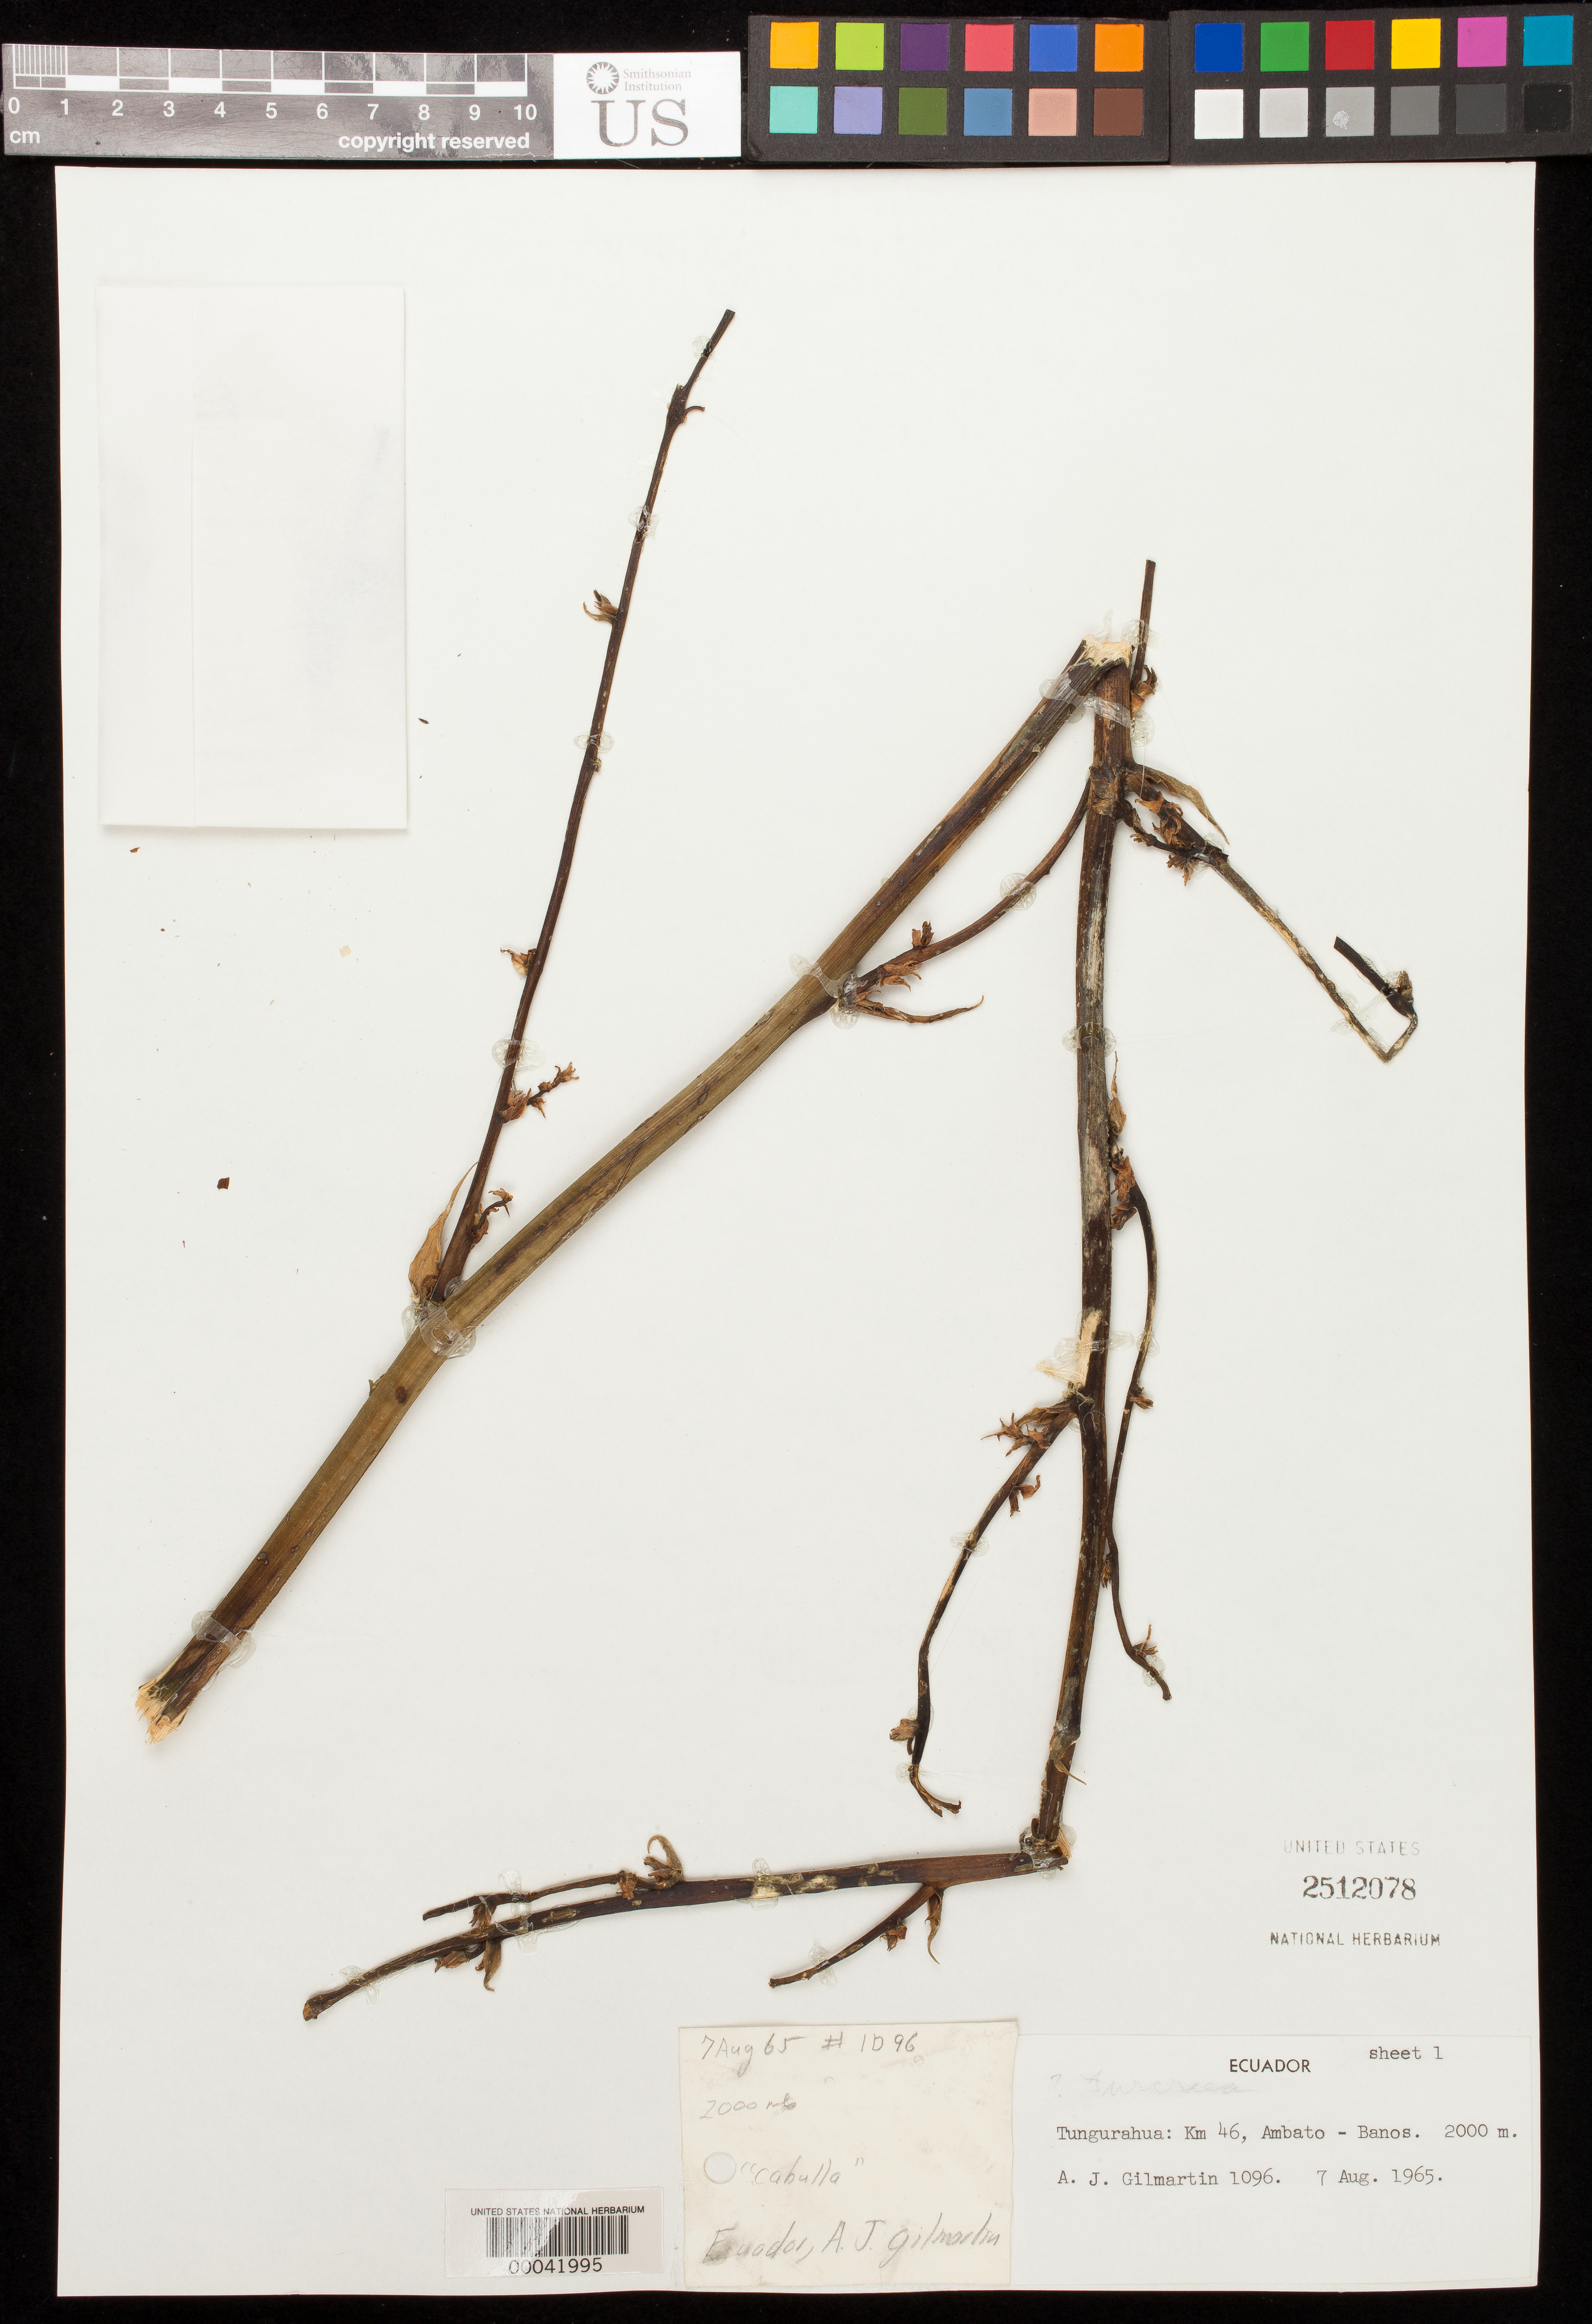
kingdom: Plantae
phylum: Tracheophyta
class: Liliopsida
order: Asparagales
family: Asparagaceae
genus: Furcraea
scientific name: Furcraea sp.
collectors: A. J. Gilmartin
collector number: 1096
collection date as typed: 07 Aug 1965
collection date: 1965-08-07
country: Ecuador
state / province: Tungurahua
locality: Ambato-banos, km 46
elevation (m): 2000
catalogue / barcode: US 2512078